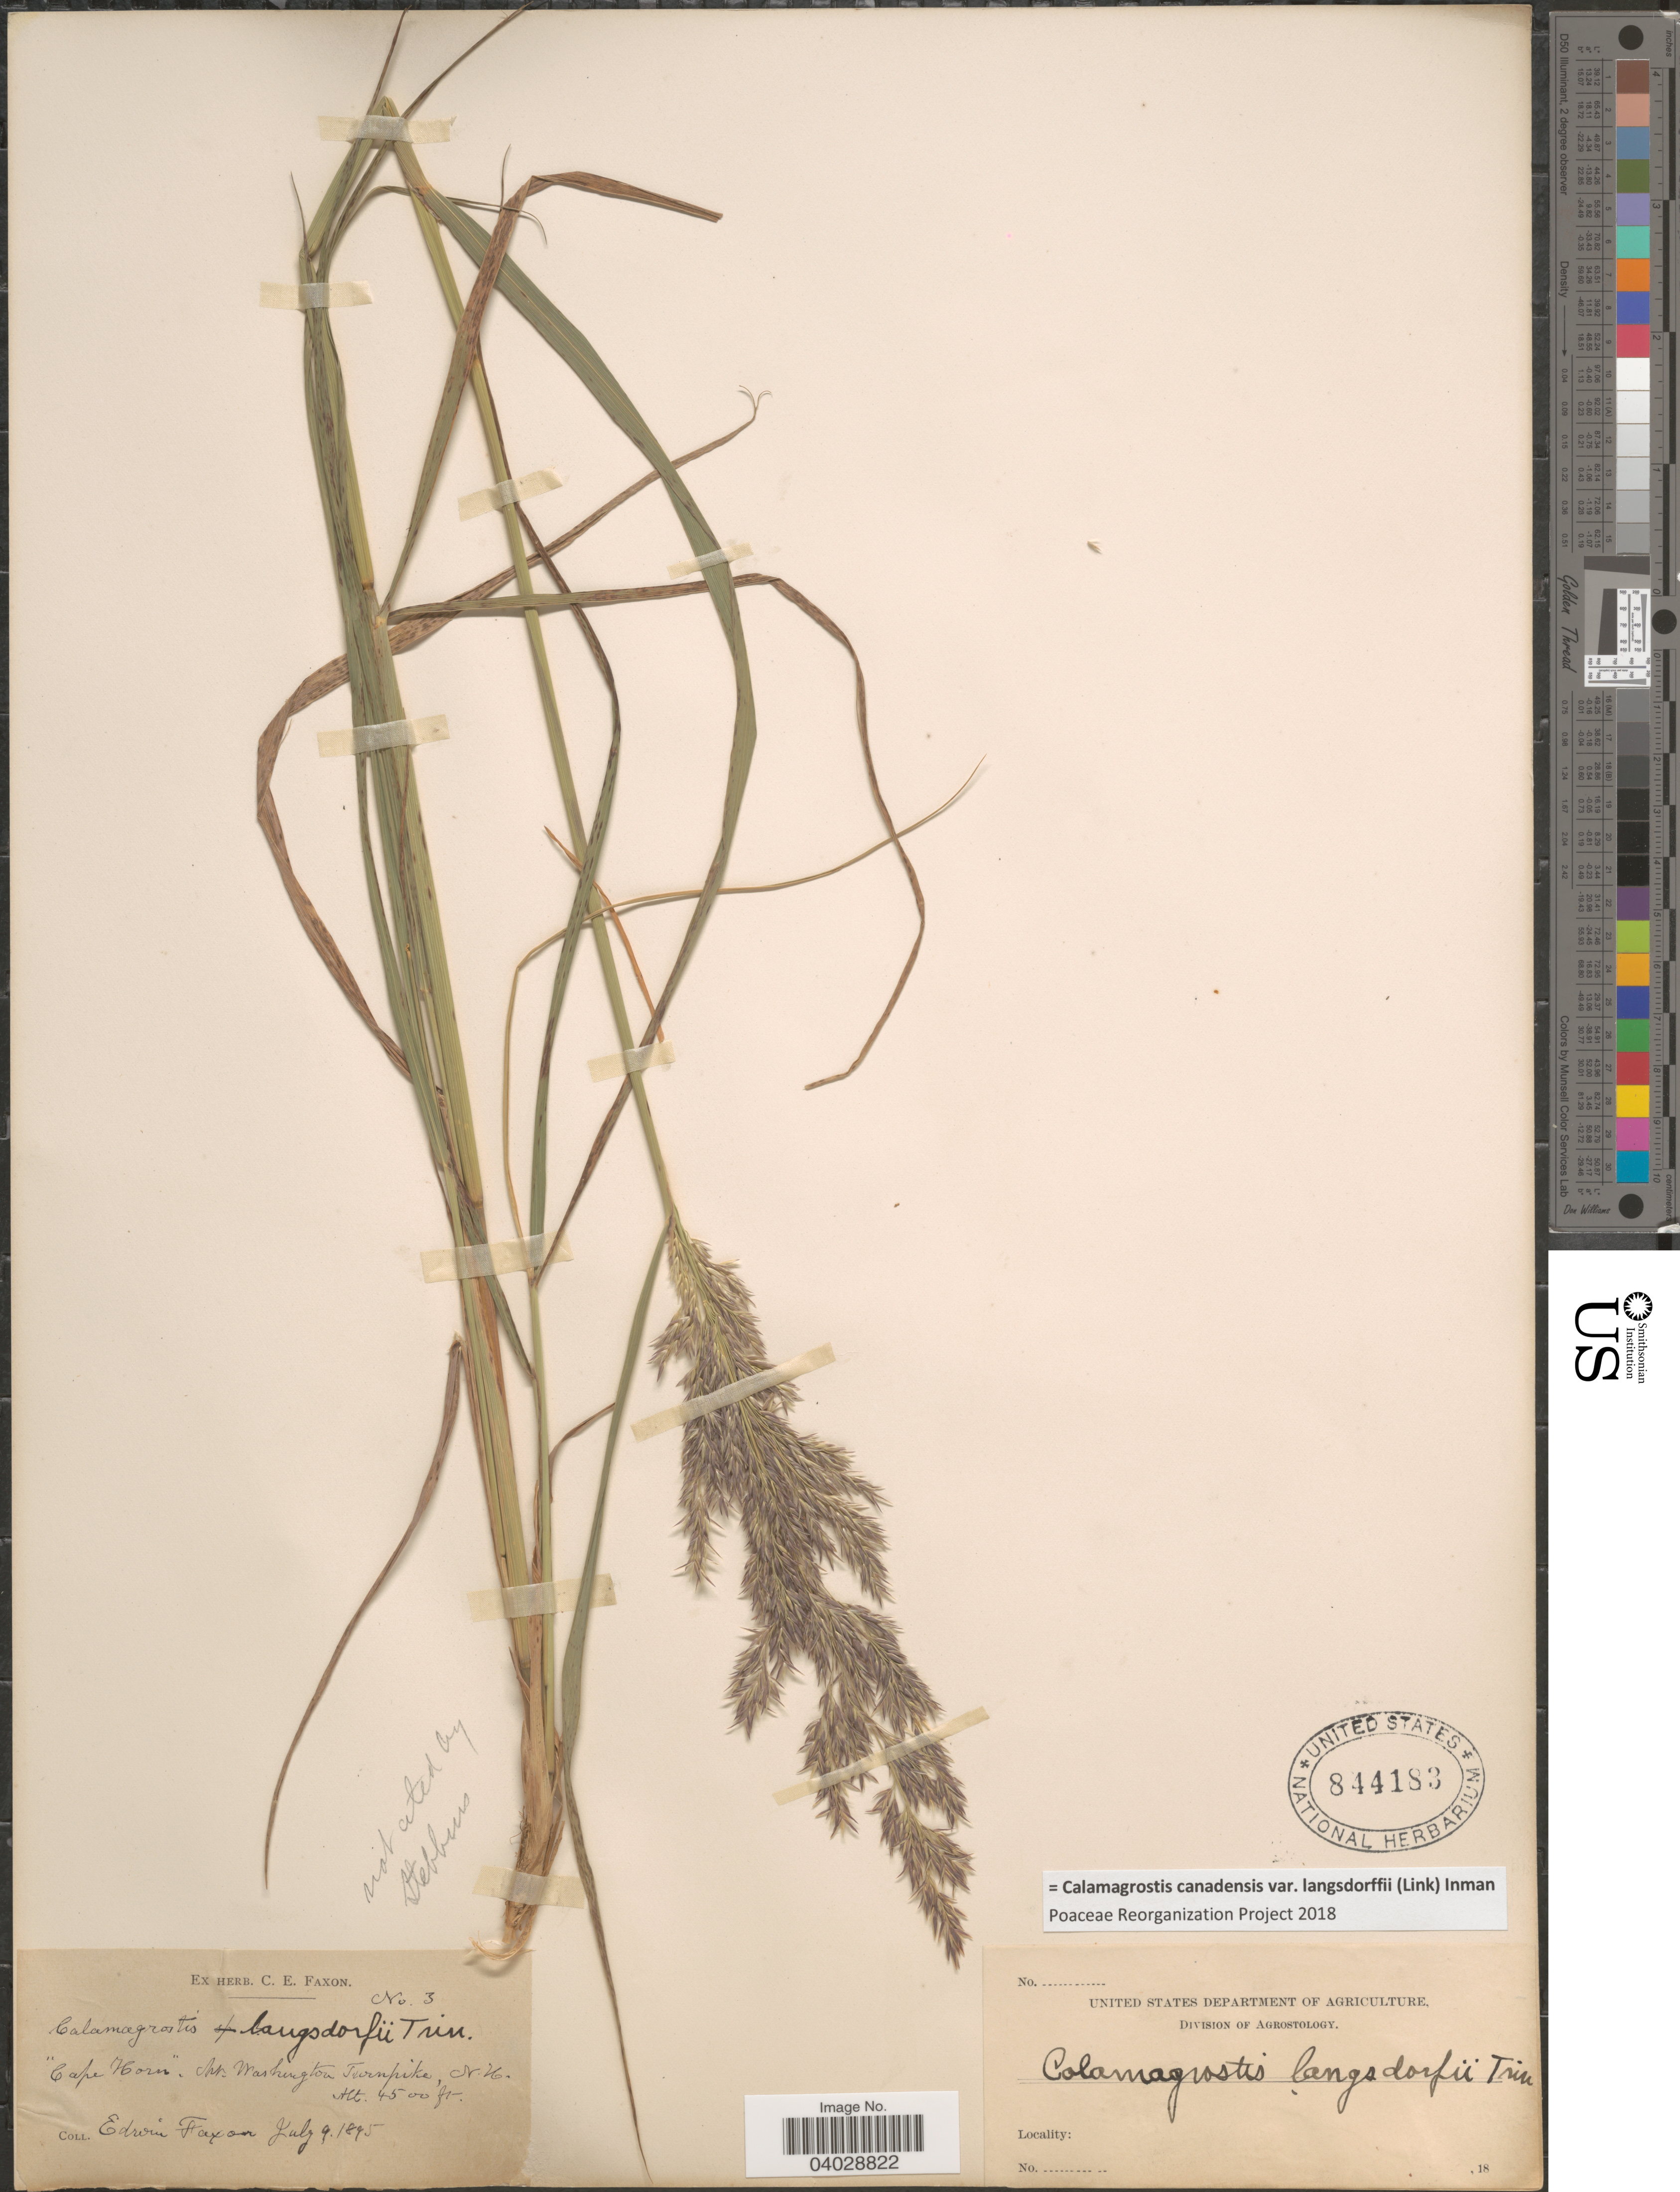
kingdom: Plantae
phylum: Tracheophyta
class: Liliopsida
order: Poales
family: Poaceae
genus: Calamagrostis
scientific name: Calamagrostis canadensis var. langsdorffii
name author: (Link) Inman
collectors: E. Faxon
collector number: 3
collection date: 1895-07-09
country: United States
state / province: New Hampshire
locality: Cape Horn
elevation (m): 1372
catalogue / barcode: US 844183